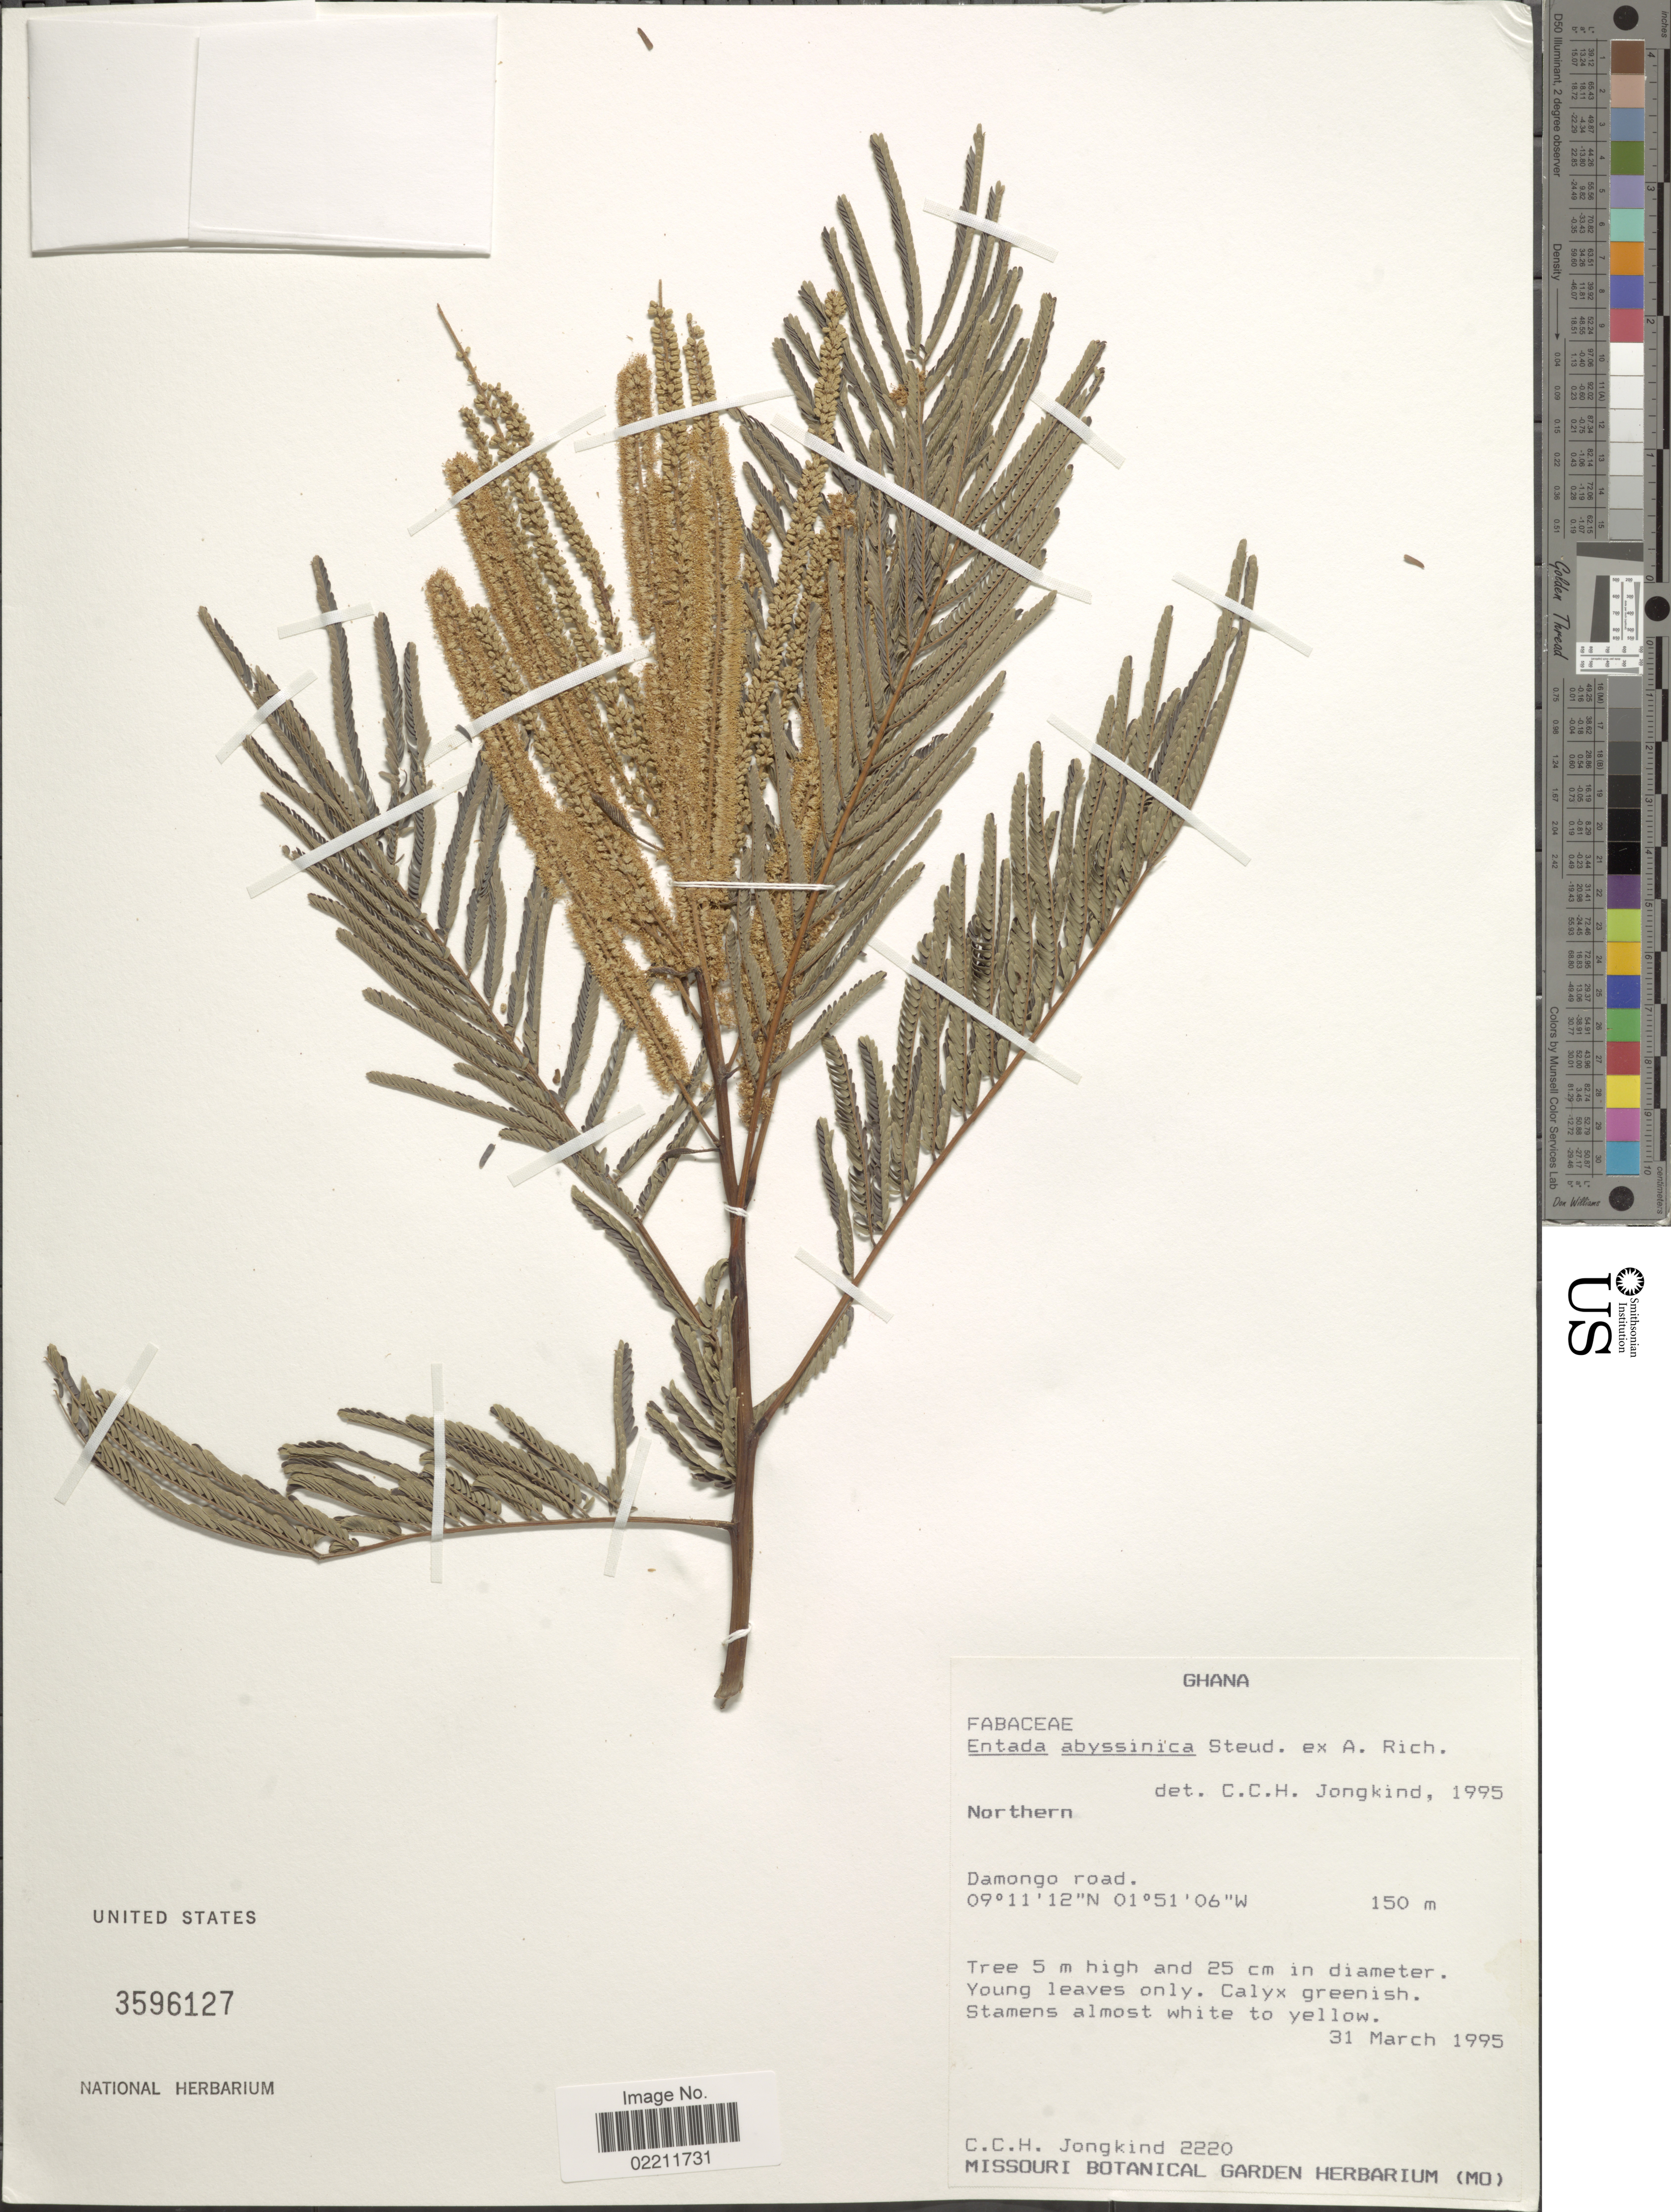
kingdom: Plantae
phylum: Tracheophyta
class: Magnoliopsida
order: Fabales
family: Fabaceae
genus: Entada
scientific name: Entada abyssinica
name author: Steud. ex A. Rich.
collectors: C. C. Jongkind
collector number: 2220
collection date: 1995-03-31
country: Ghana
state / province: Northern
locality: Ghana, Northern, Damongo road.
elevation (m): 150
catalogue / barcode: US 3596127